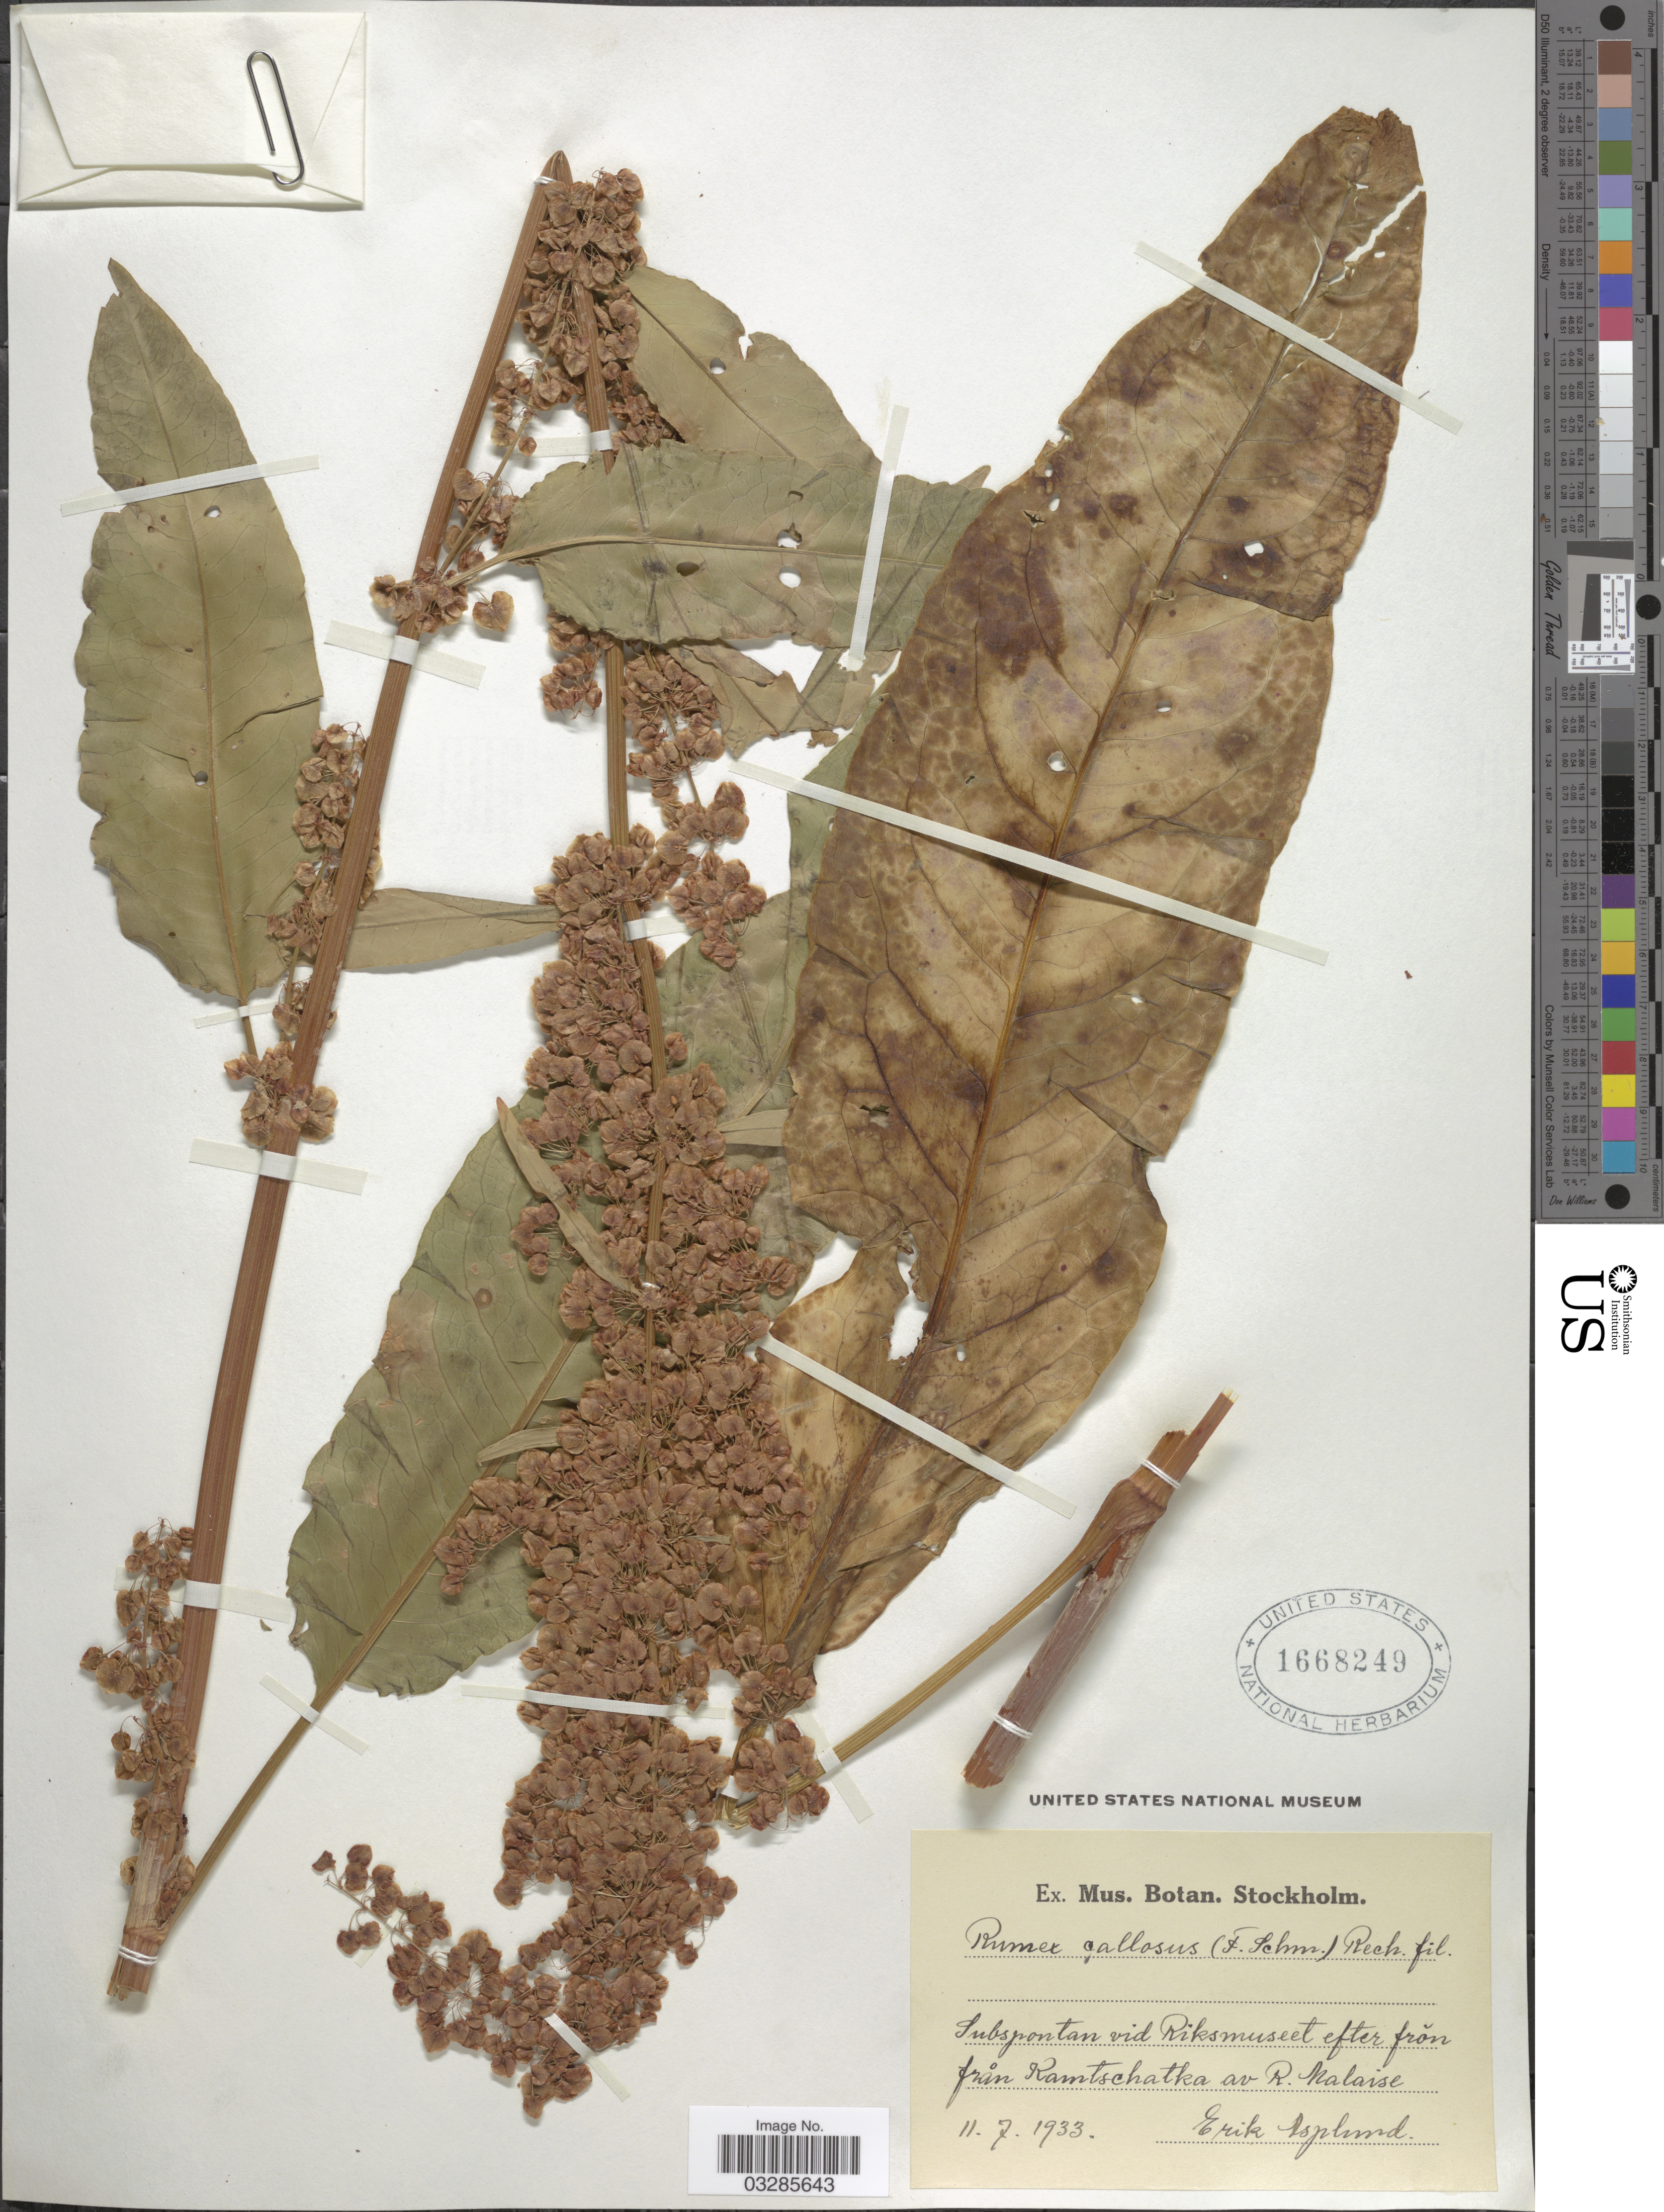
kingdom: Plantae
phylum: Tracheophyta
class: Magnoliopsida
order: Caryophyllales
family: Polygonaceae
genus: Rumex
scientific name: Rumex callosus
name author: (F. Schmidt ex Maxim.) Rech. f.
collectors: E. Asplund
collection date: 1933-07-11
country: Russian Federation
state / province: Kamchatka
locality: Subspontan vid Riksmuseet efter frŏn från Kamtschatka av R. Malaise.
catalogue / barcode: US 1668249